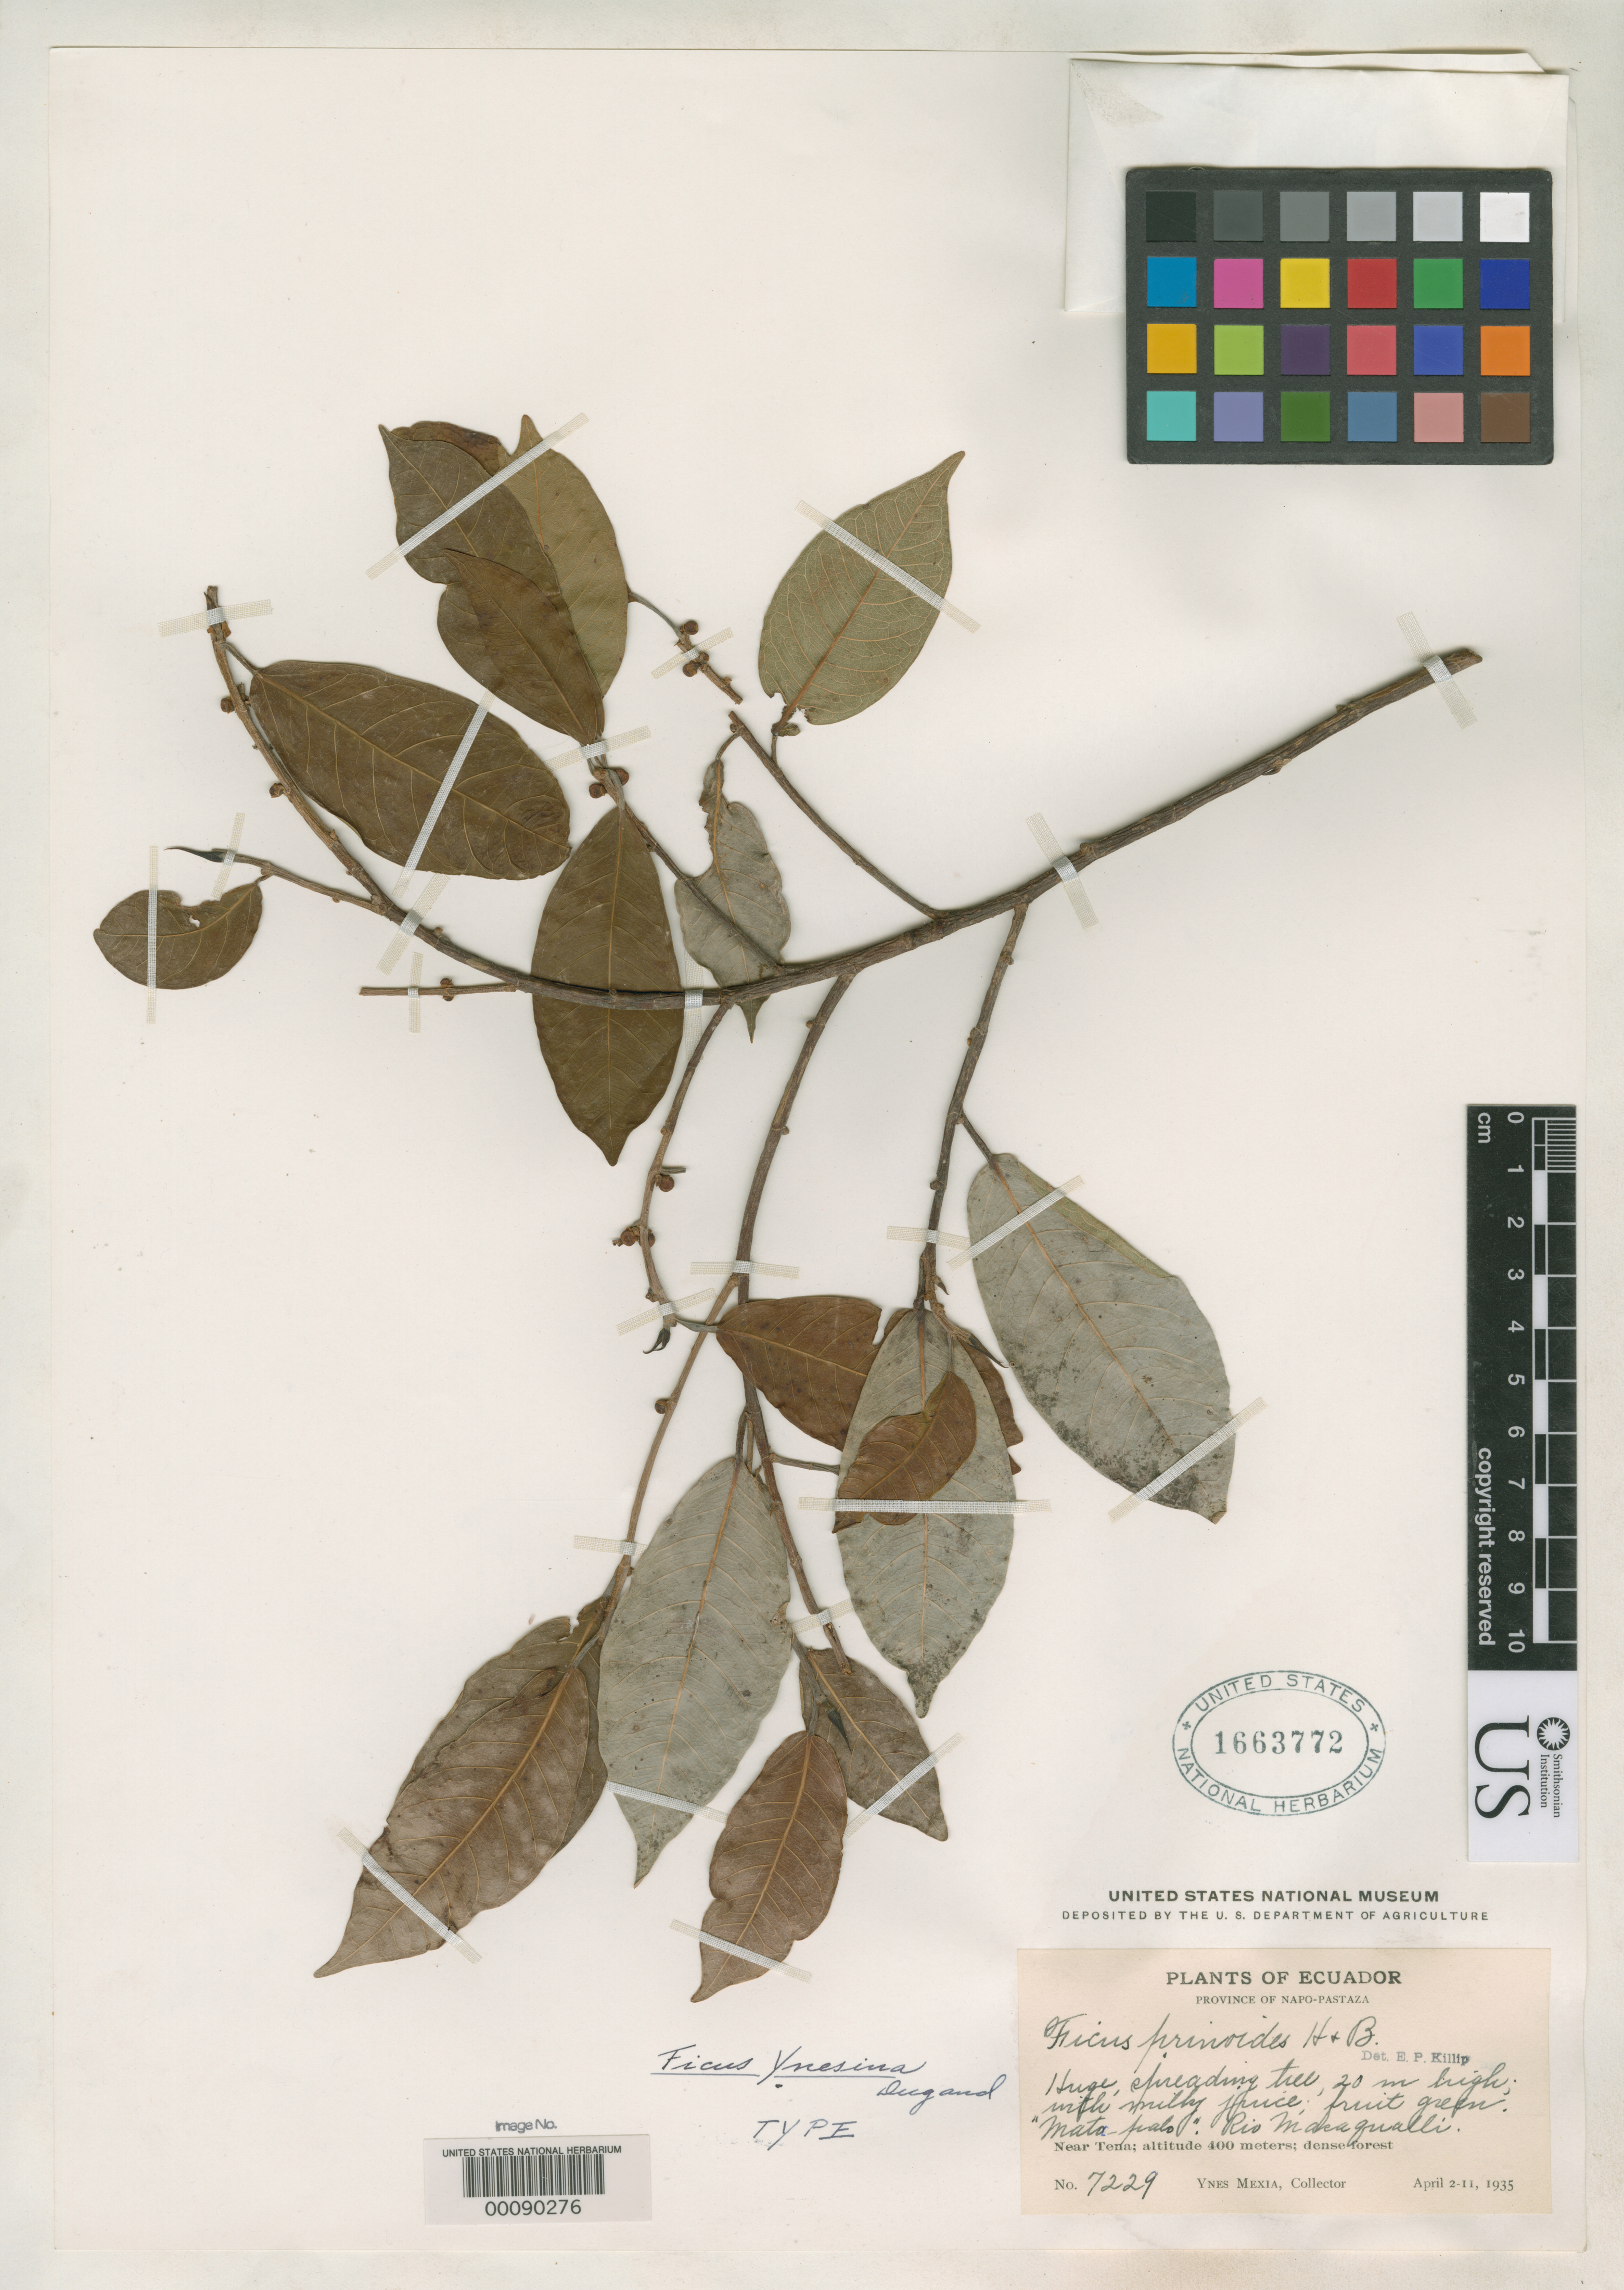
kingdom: Plantae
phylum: Tracheophyta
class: Magnoliopsida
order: Rosales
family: Moraceae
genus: Ficus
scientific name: Ficus ynesina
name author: Dugand G.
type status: Isotype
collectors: Y. Mexia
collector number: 7229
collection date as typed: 02 Apr 1935 to 11 Apr 1935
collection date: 1935-04-02/1935-04-11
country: Ecuador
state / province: Napo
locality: Province of Napo-Pastaza. Near Tena.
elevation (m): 400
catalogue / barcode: US 1663772